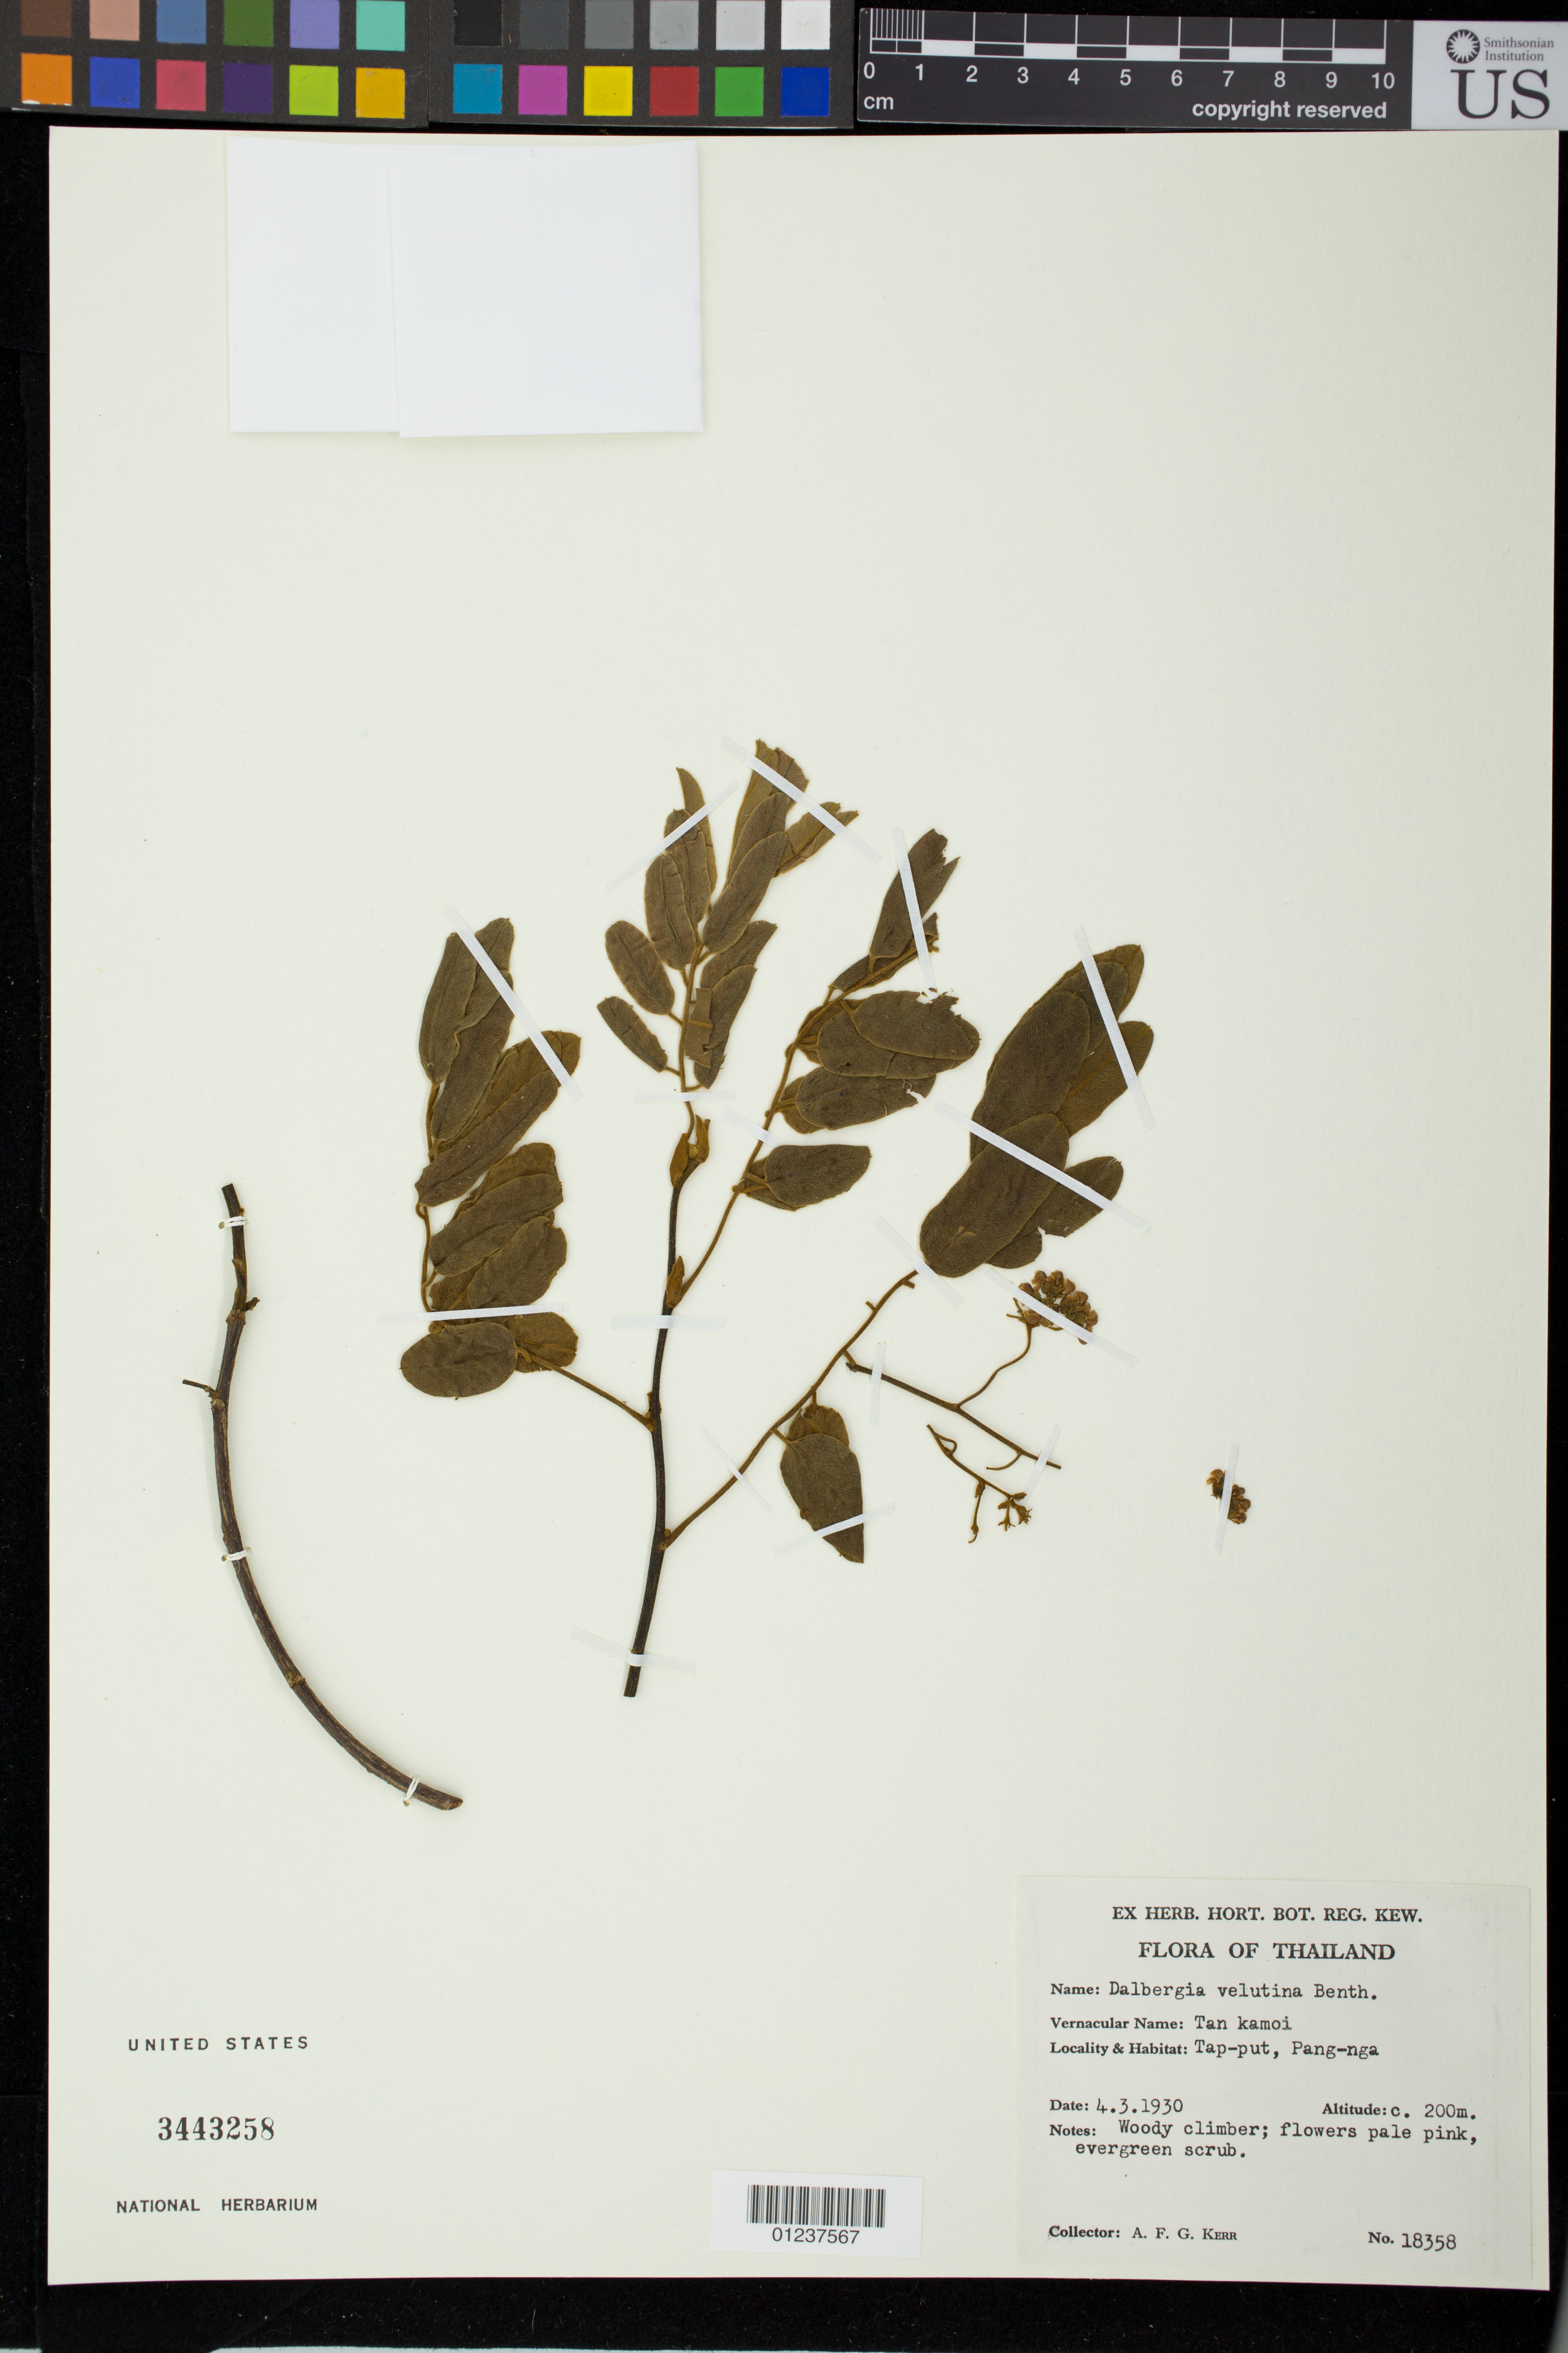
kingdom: Plantae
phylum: Tracheophyta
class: Magnoliopsida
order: Fabales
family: Fabaceae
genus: Dalbergia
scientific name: Dalbergia velutina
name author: Benth.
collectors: A. F. G. Kerr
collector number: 18358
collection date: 1930-03-04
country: Thailand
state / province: Phang Nga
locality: Thap-put, Pang-nga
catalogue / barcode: US 3443258